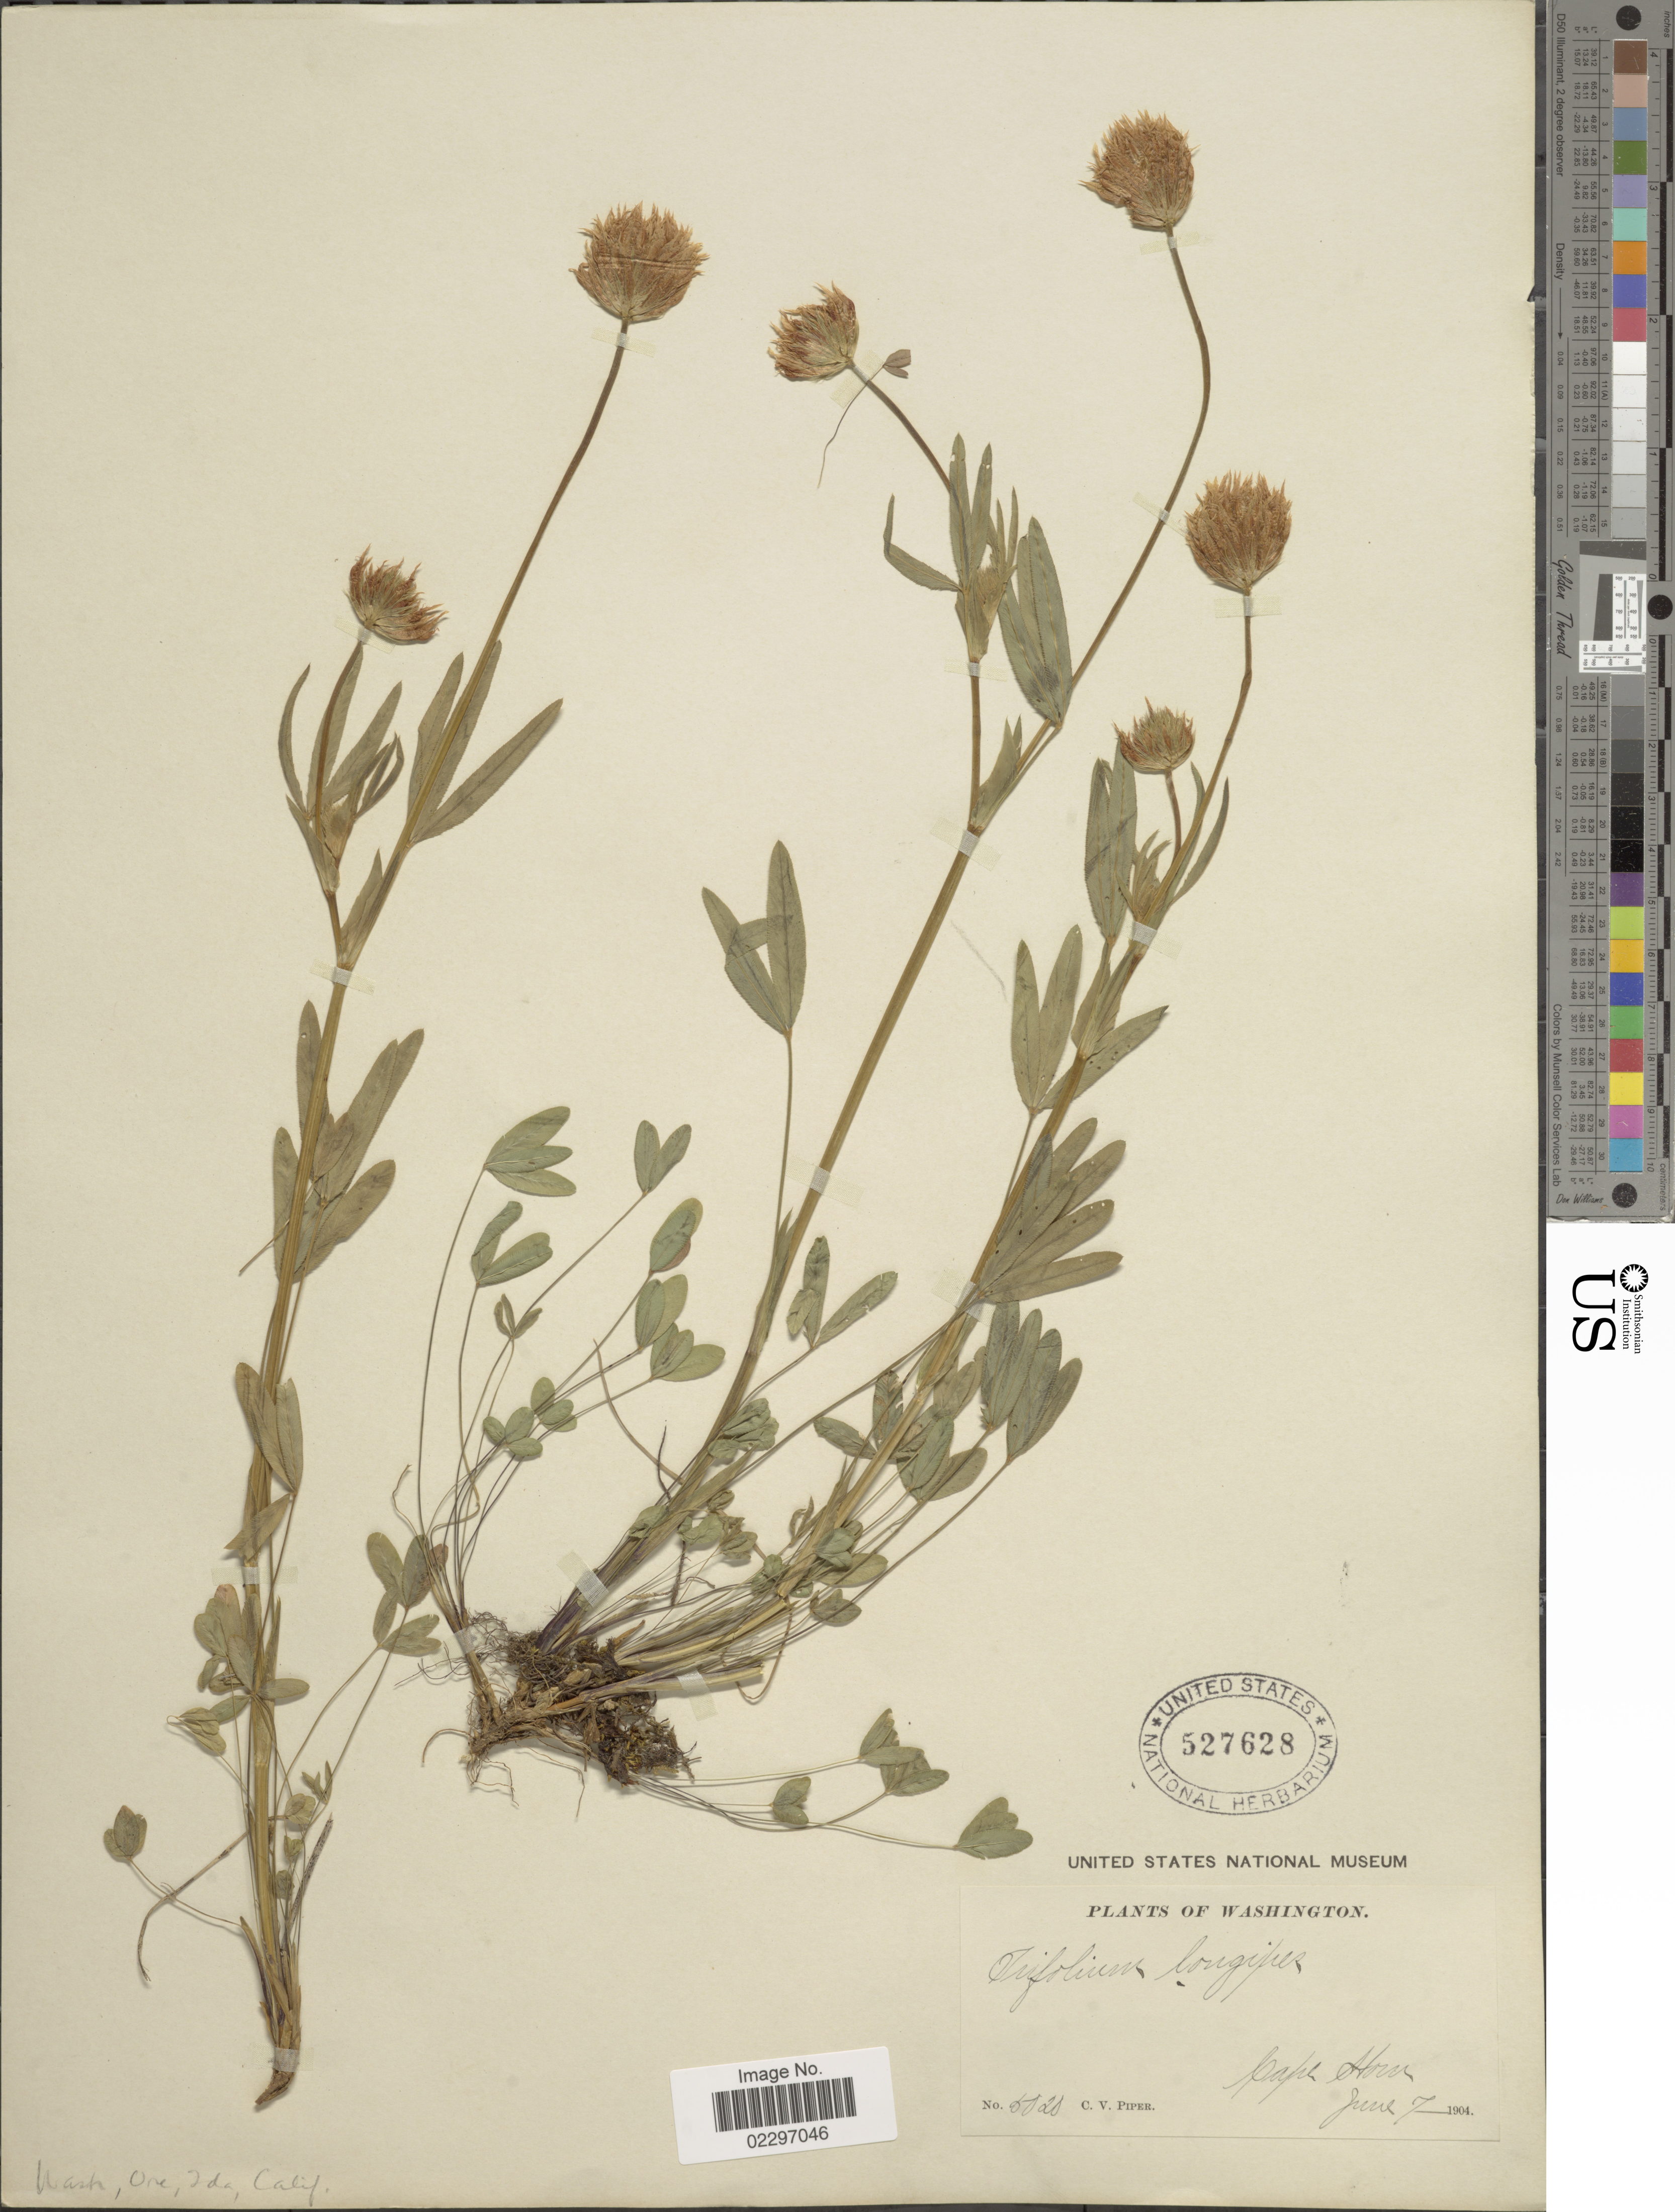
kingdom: Plantae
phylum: Tracheophyta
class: Magnoliopsida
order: Fabales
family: Fabaceae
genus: Trifolium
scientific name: Trifolium longipes subsp. longipes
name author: Nutt.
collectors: C. V. Piper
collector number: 5020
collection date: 1904-06-07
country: United States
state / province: Washington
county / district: Skamania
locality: Cape Horn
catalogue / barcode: US 527628